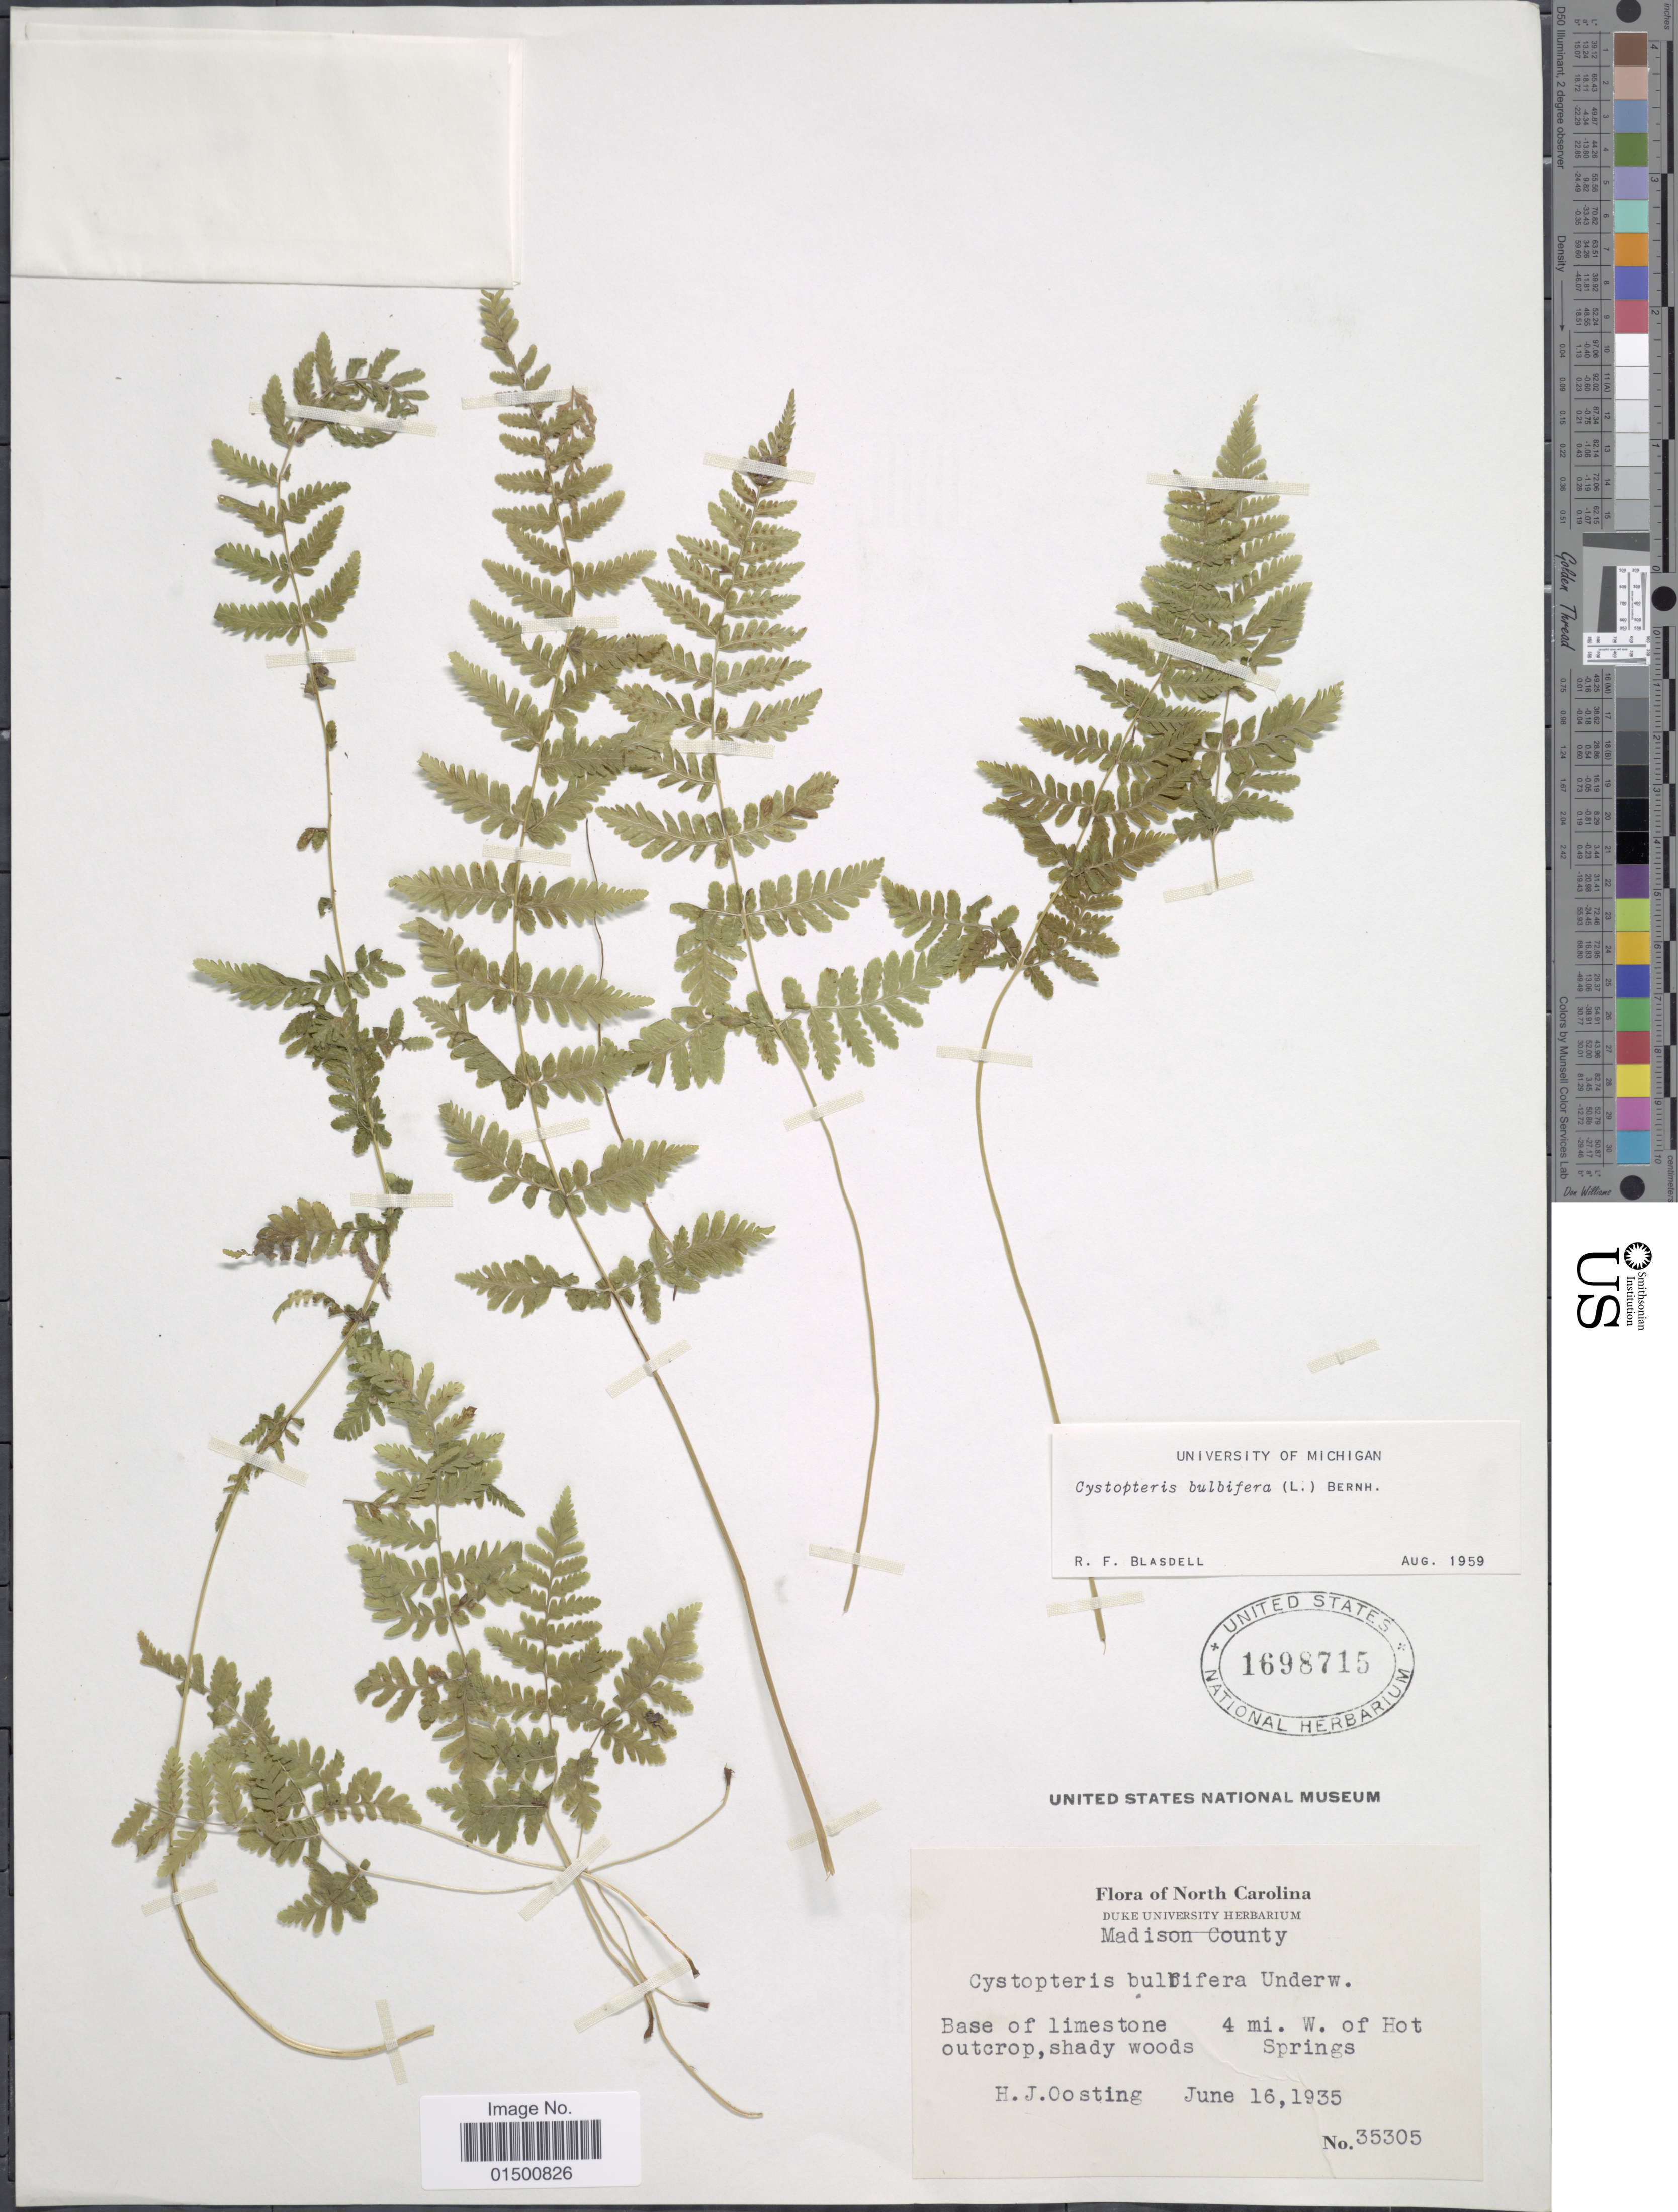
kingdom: Plantae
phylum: Tracheophyta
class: Polypodiopsida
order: Polypodiales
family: Cystopteridaceae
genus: Cystopteris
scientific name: Cystopteris bulbifera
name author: (L.) Bernh.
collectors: H. Oosting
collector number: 35305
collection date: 1935-06-16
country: United States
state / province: North Carolina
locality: Madison County, 4 mi. W of Hot Springs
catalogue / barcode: US 1698715